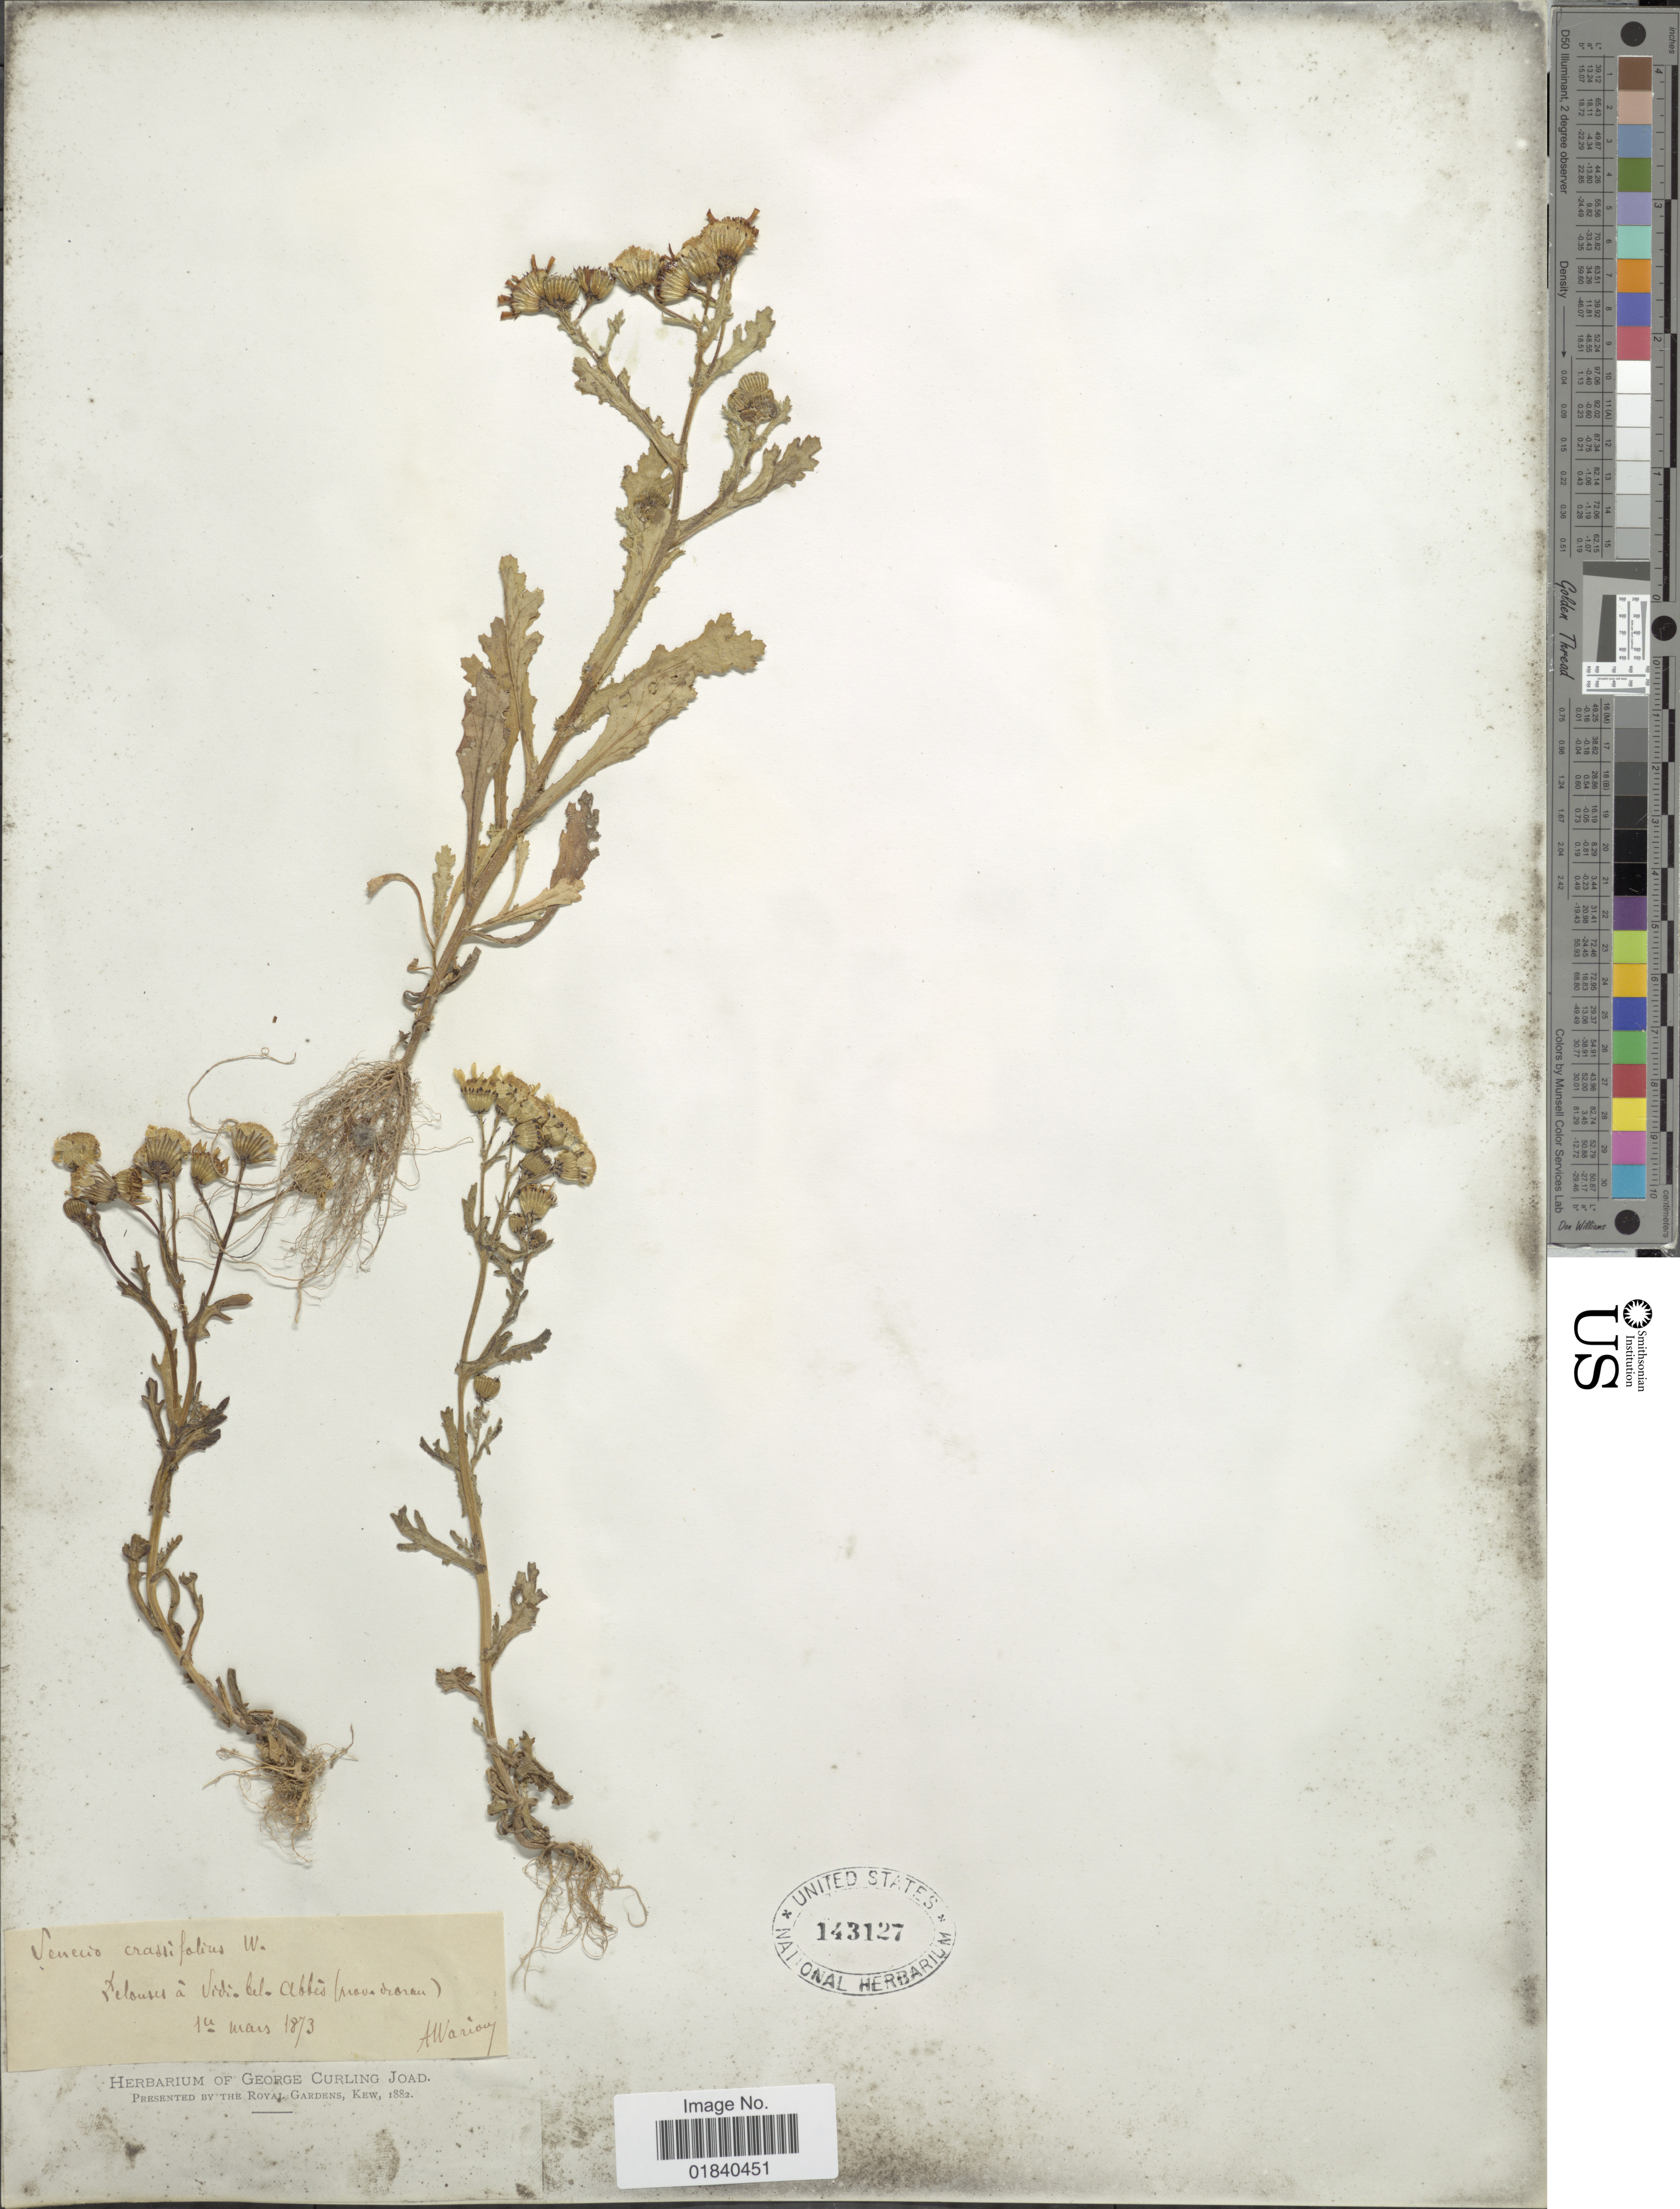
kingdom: Plantae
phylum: Tracheophyta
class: Magnoliopsida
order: Asterales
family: Asteraceae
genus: Senecio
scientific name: Senecio leucanthemifolius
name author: Poir.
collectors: A. Warion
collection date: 1873-03-01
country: Algeria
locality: Pelouses a Sidi-bel-Abbes (Prov. de Oran).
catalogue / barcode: US 143127